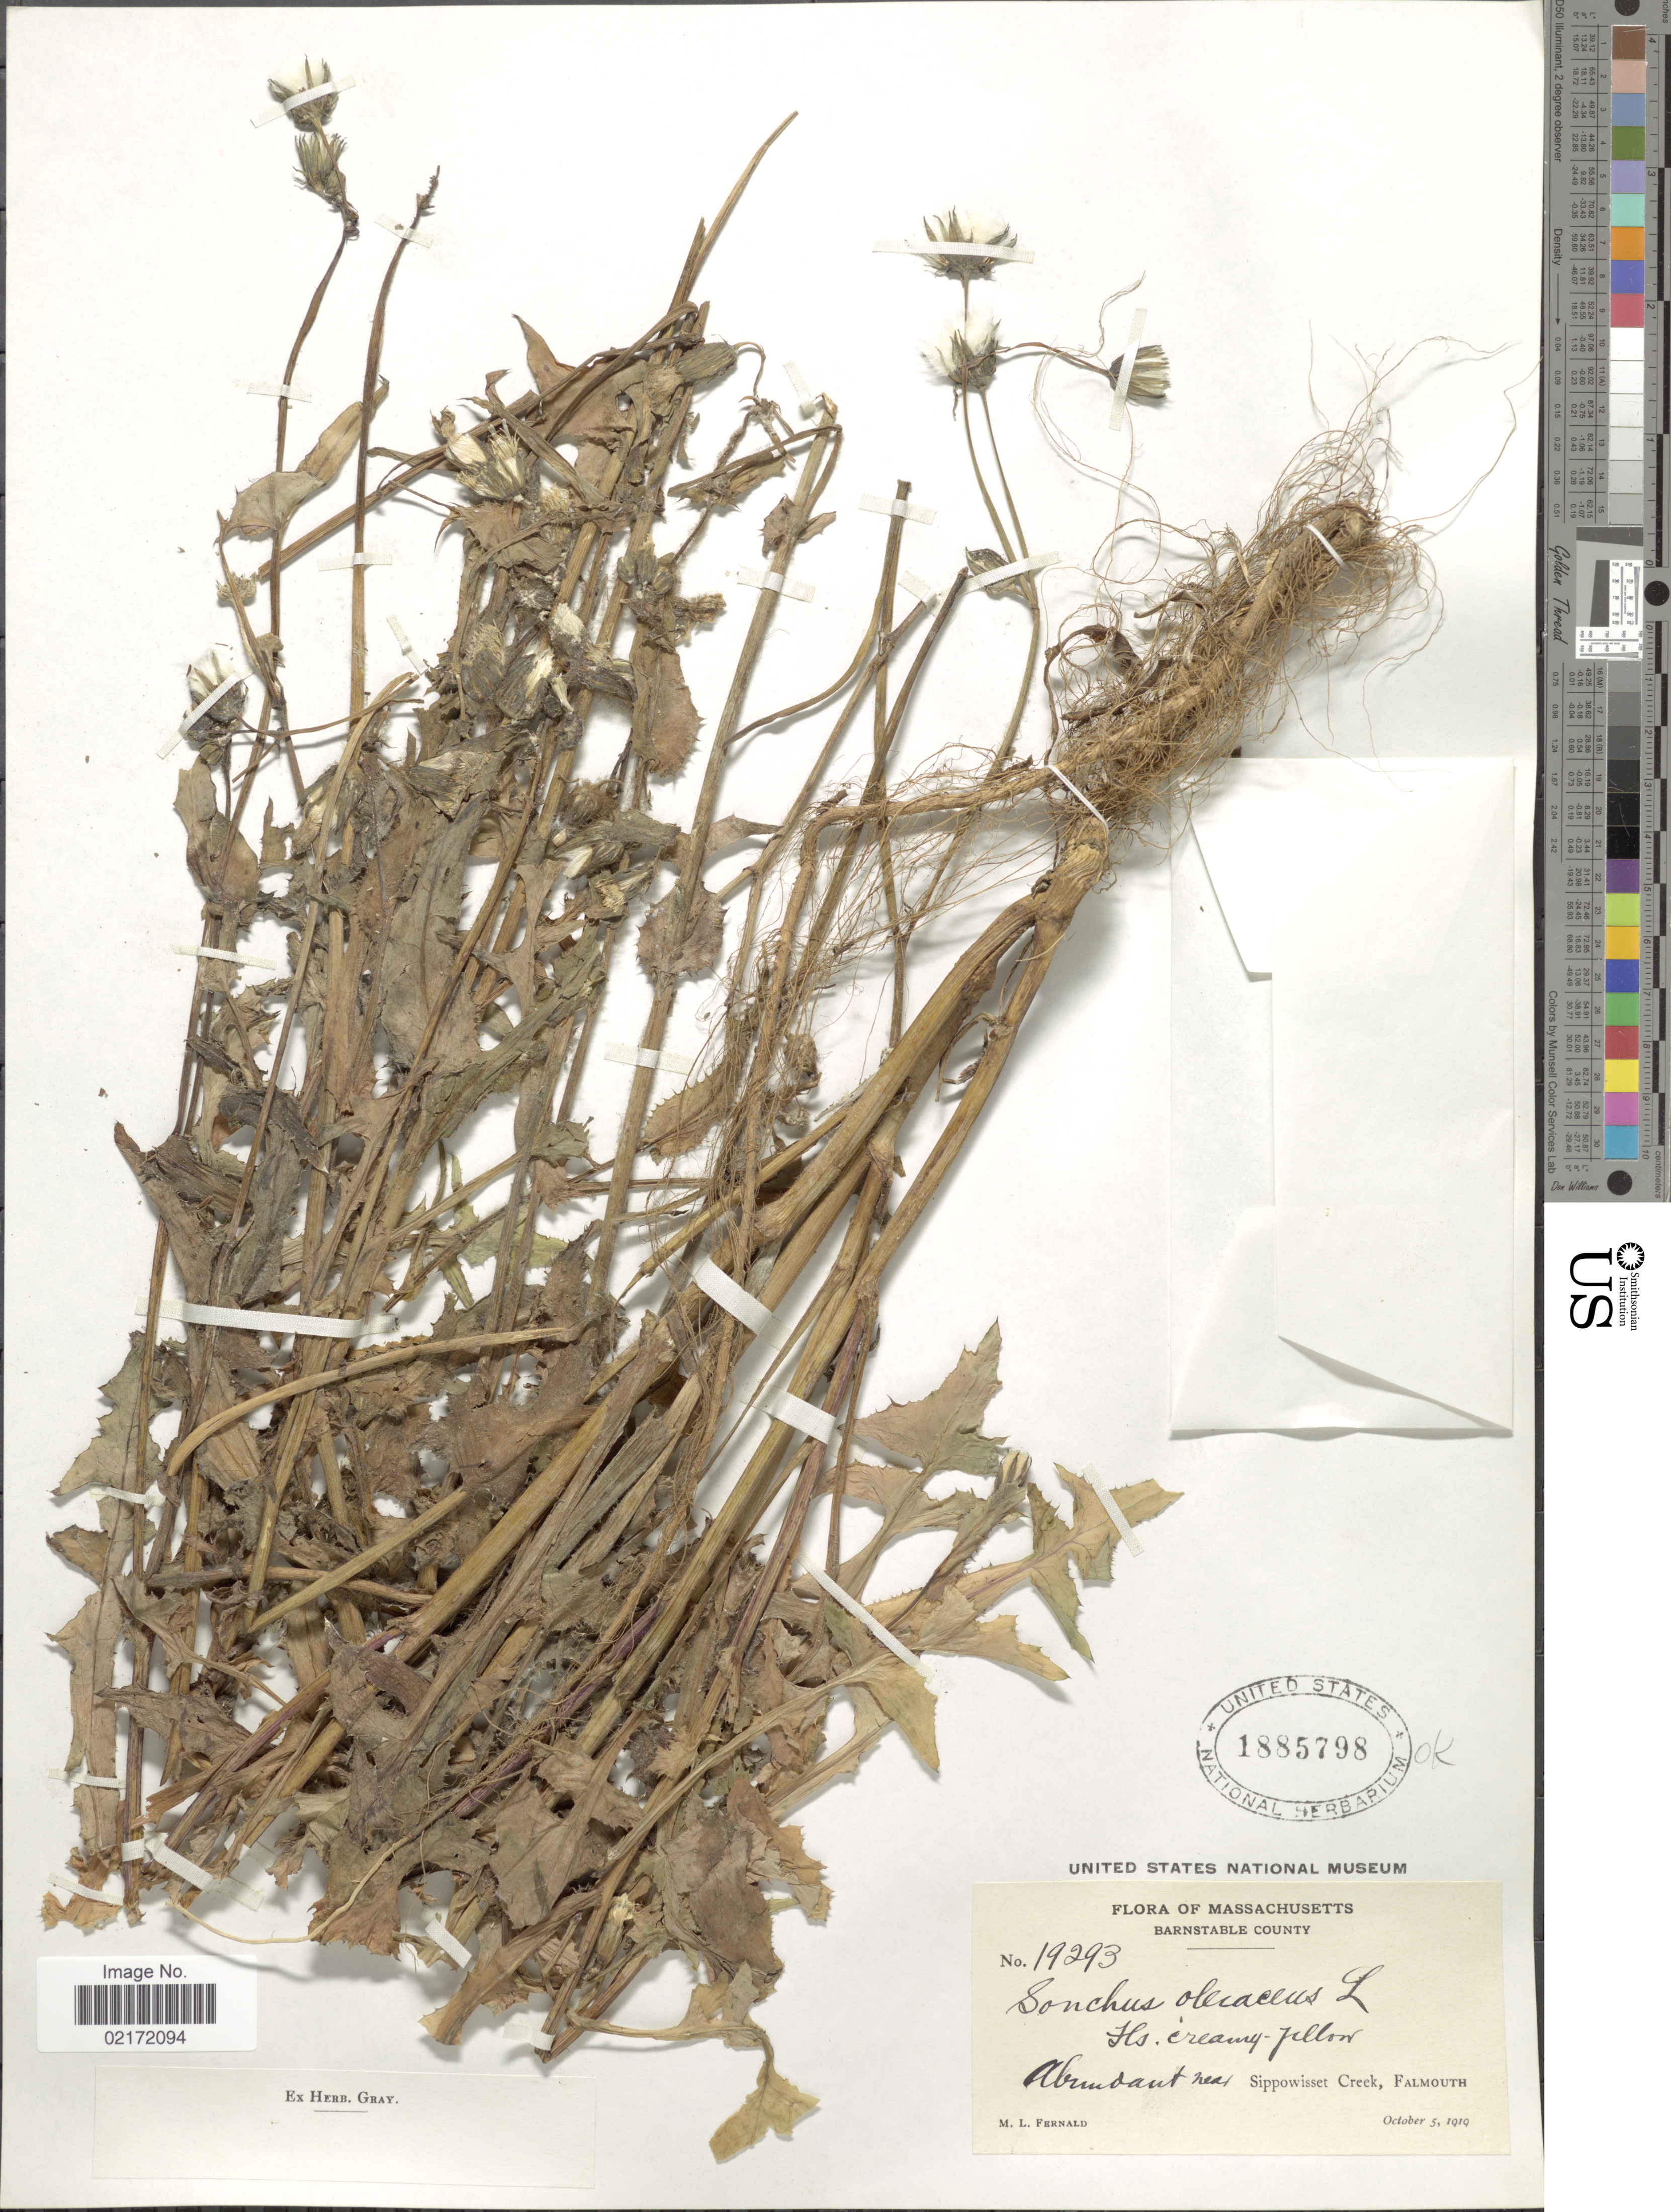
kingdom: Plantae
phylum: Tracheophyta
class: Magnoliopsida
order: Asterales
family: Asteraceae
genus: Sonchus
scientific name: Sonchus oleraceus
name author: L.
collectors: M. L. Fernald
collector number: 19293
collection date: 1919-10-05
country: United States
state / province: Massachusetts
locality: Barnstable County. Abundant near Sippowisset Creek, Falmouth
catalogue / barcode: US 1885798